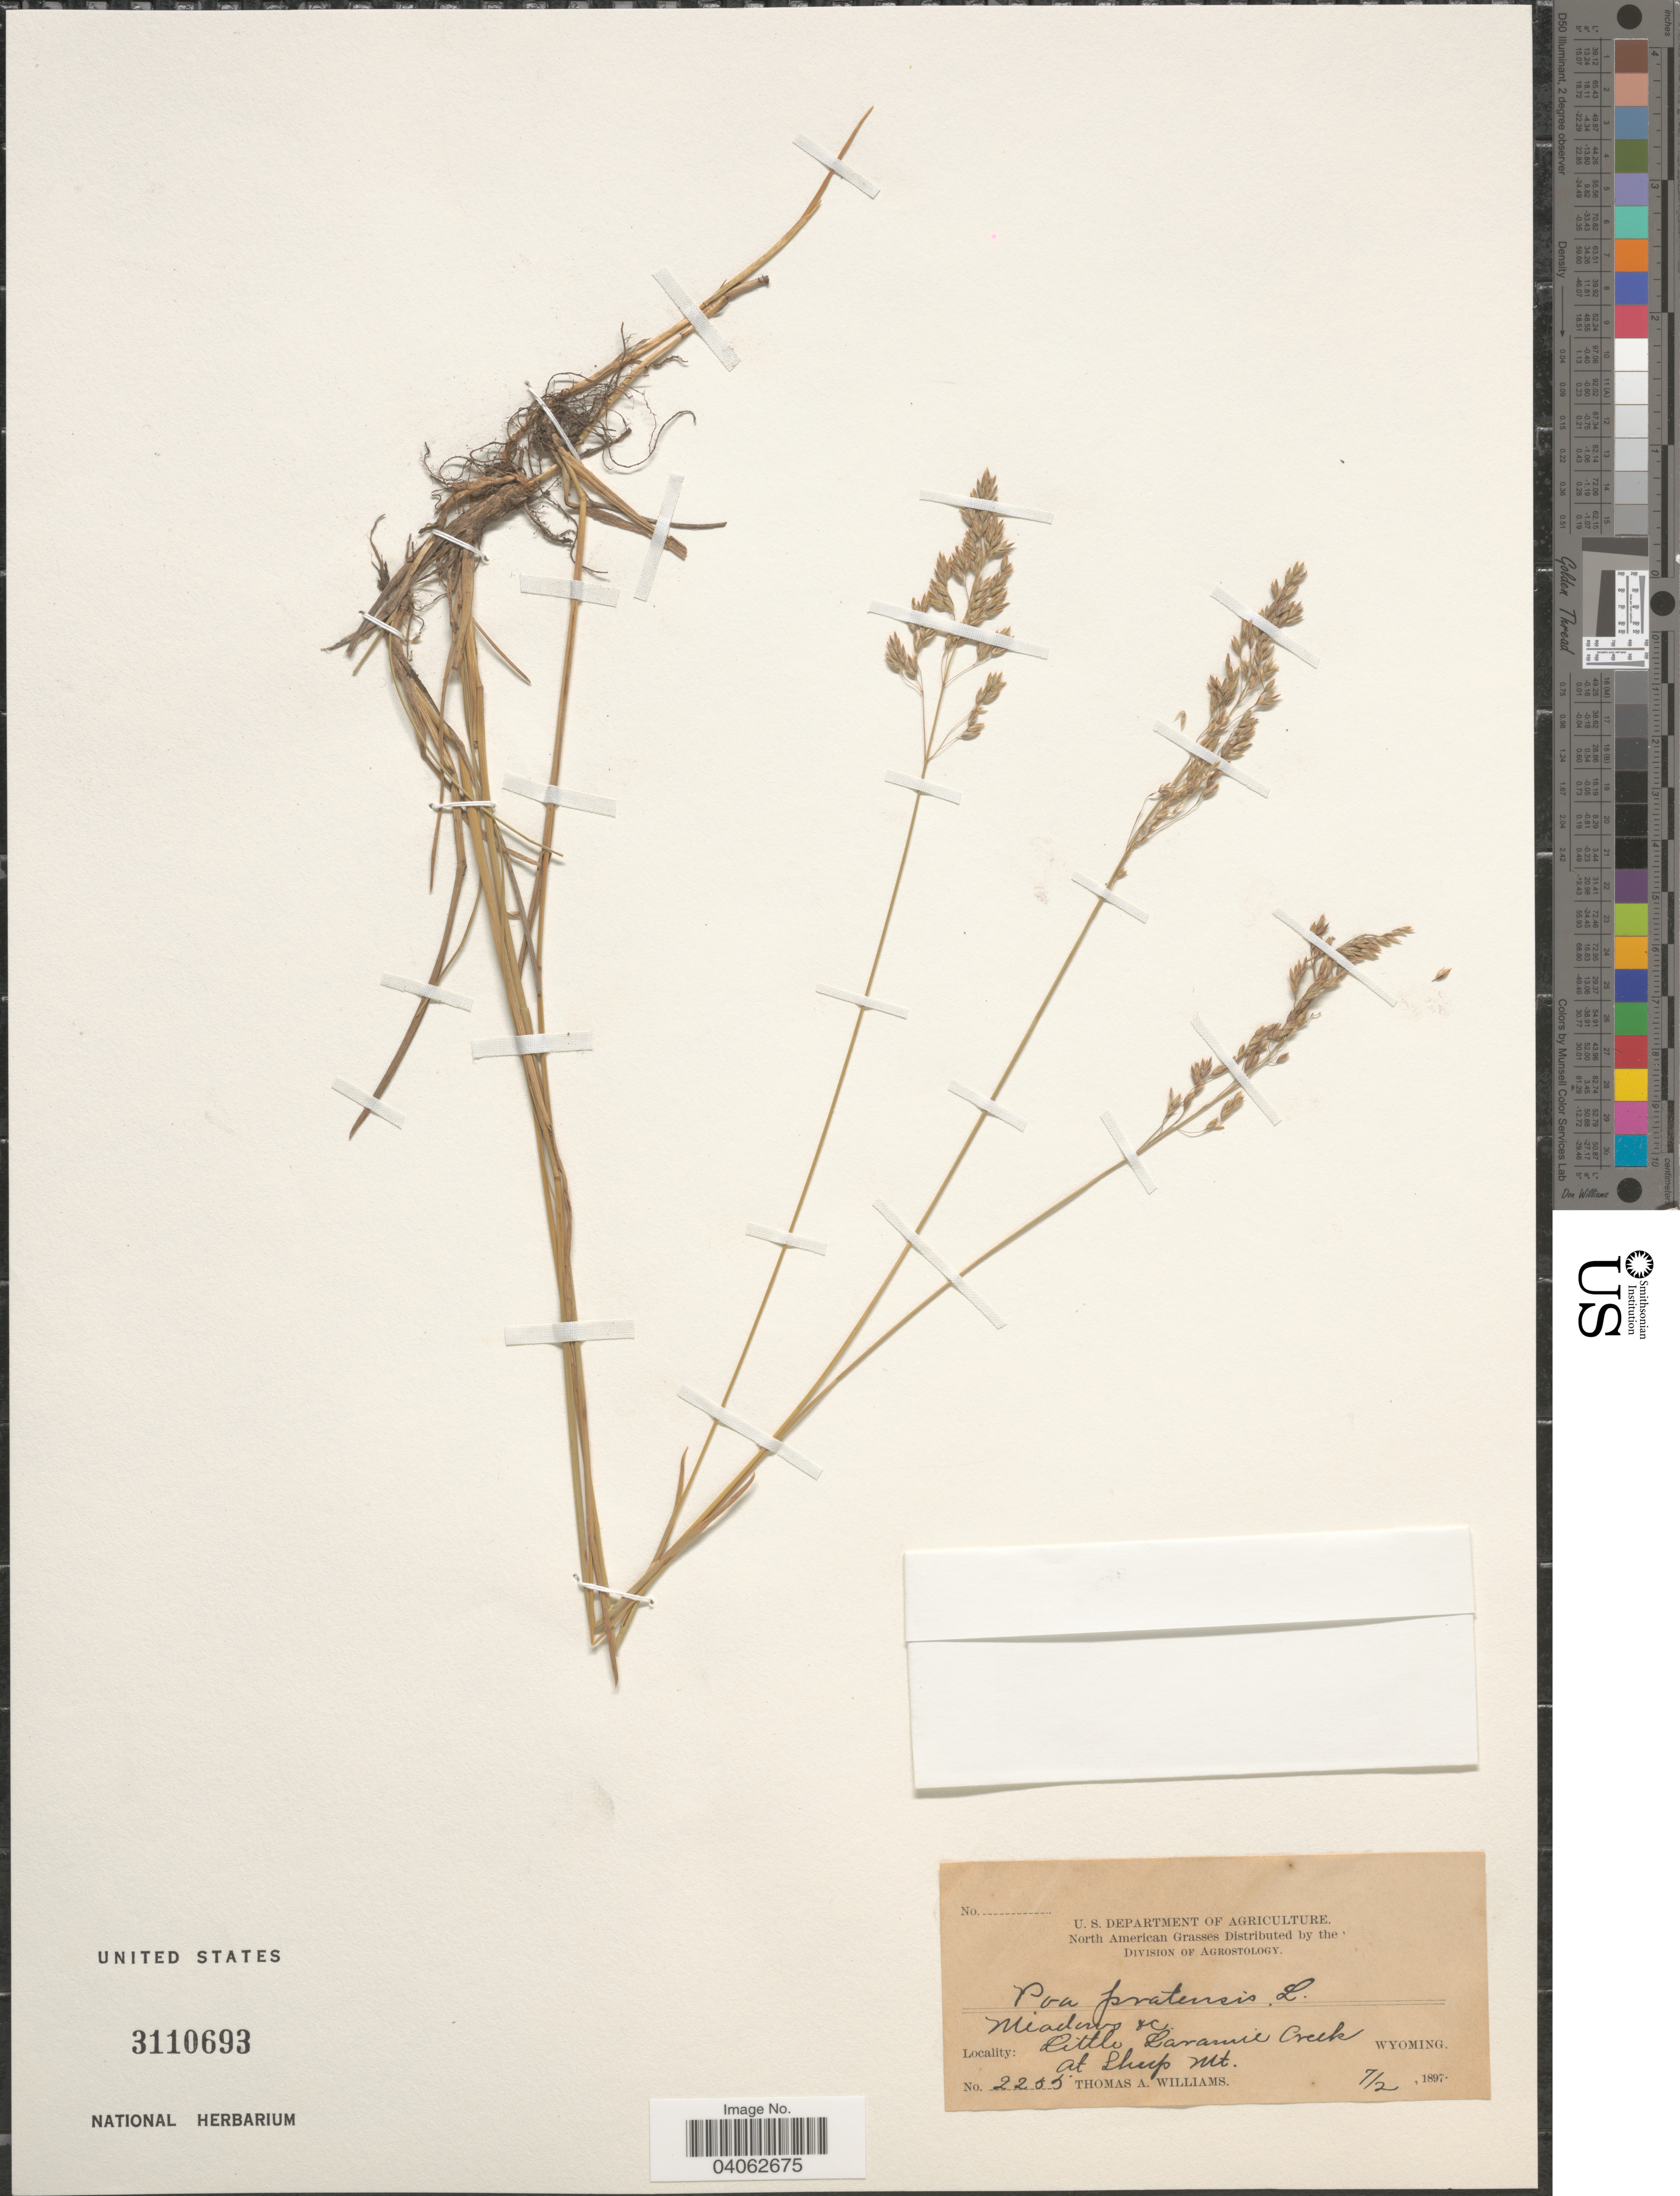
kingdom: Plantae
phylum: Tracheophyta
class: Liliopsida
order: Poales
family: Poaceae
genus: Poa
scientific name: Poa pratensis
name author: L.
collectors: T. A. Williams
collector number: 2255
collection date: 1897-07-02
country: United States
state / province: Wyoming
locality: Little Laramie River at Sheep Mt.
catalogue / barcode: US 3110693